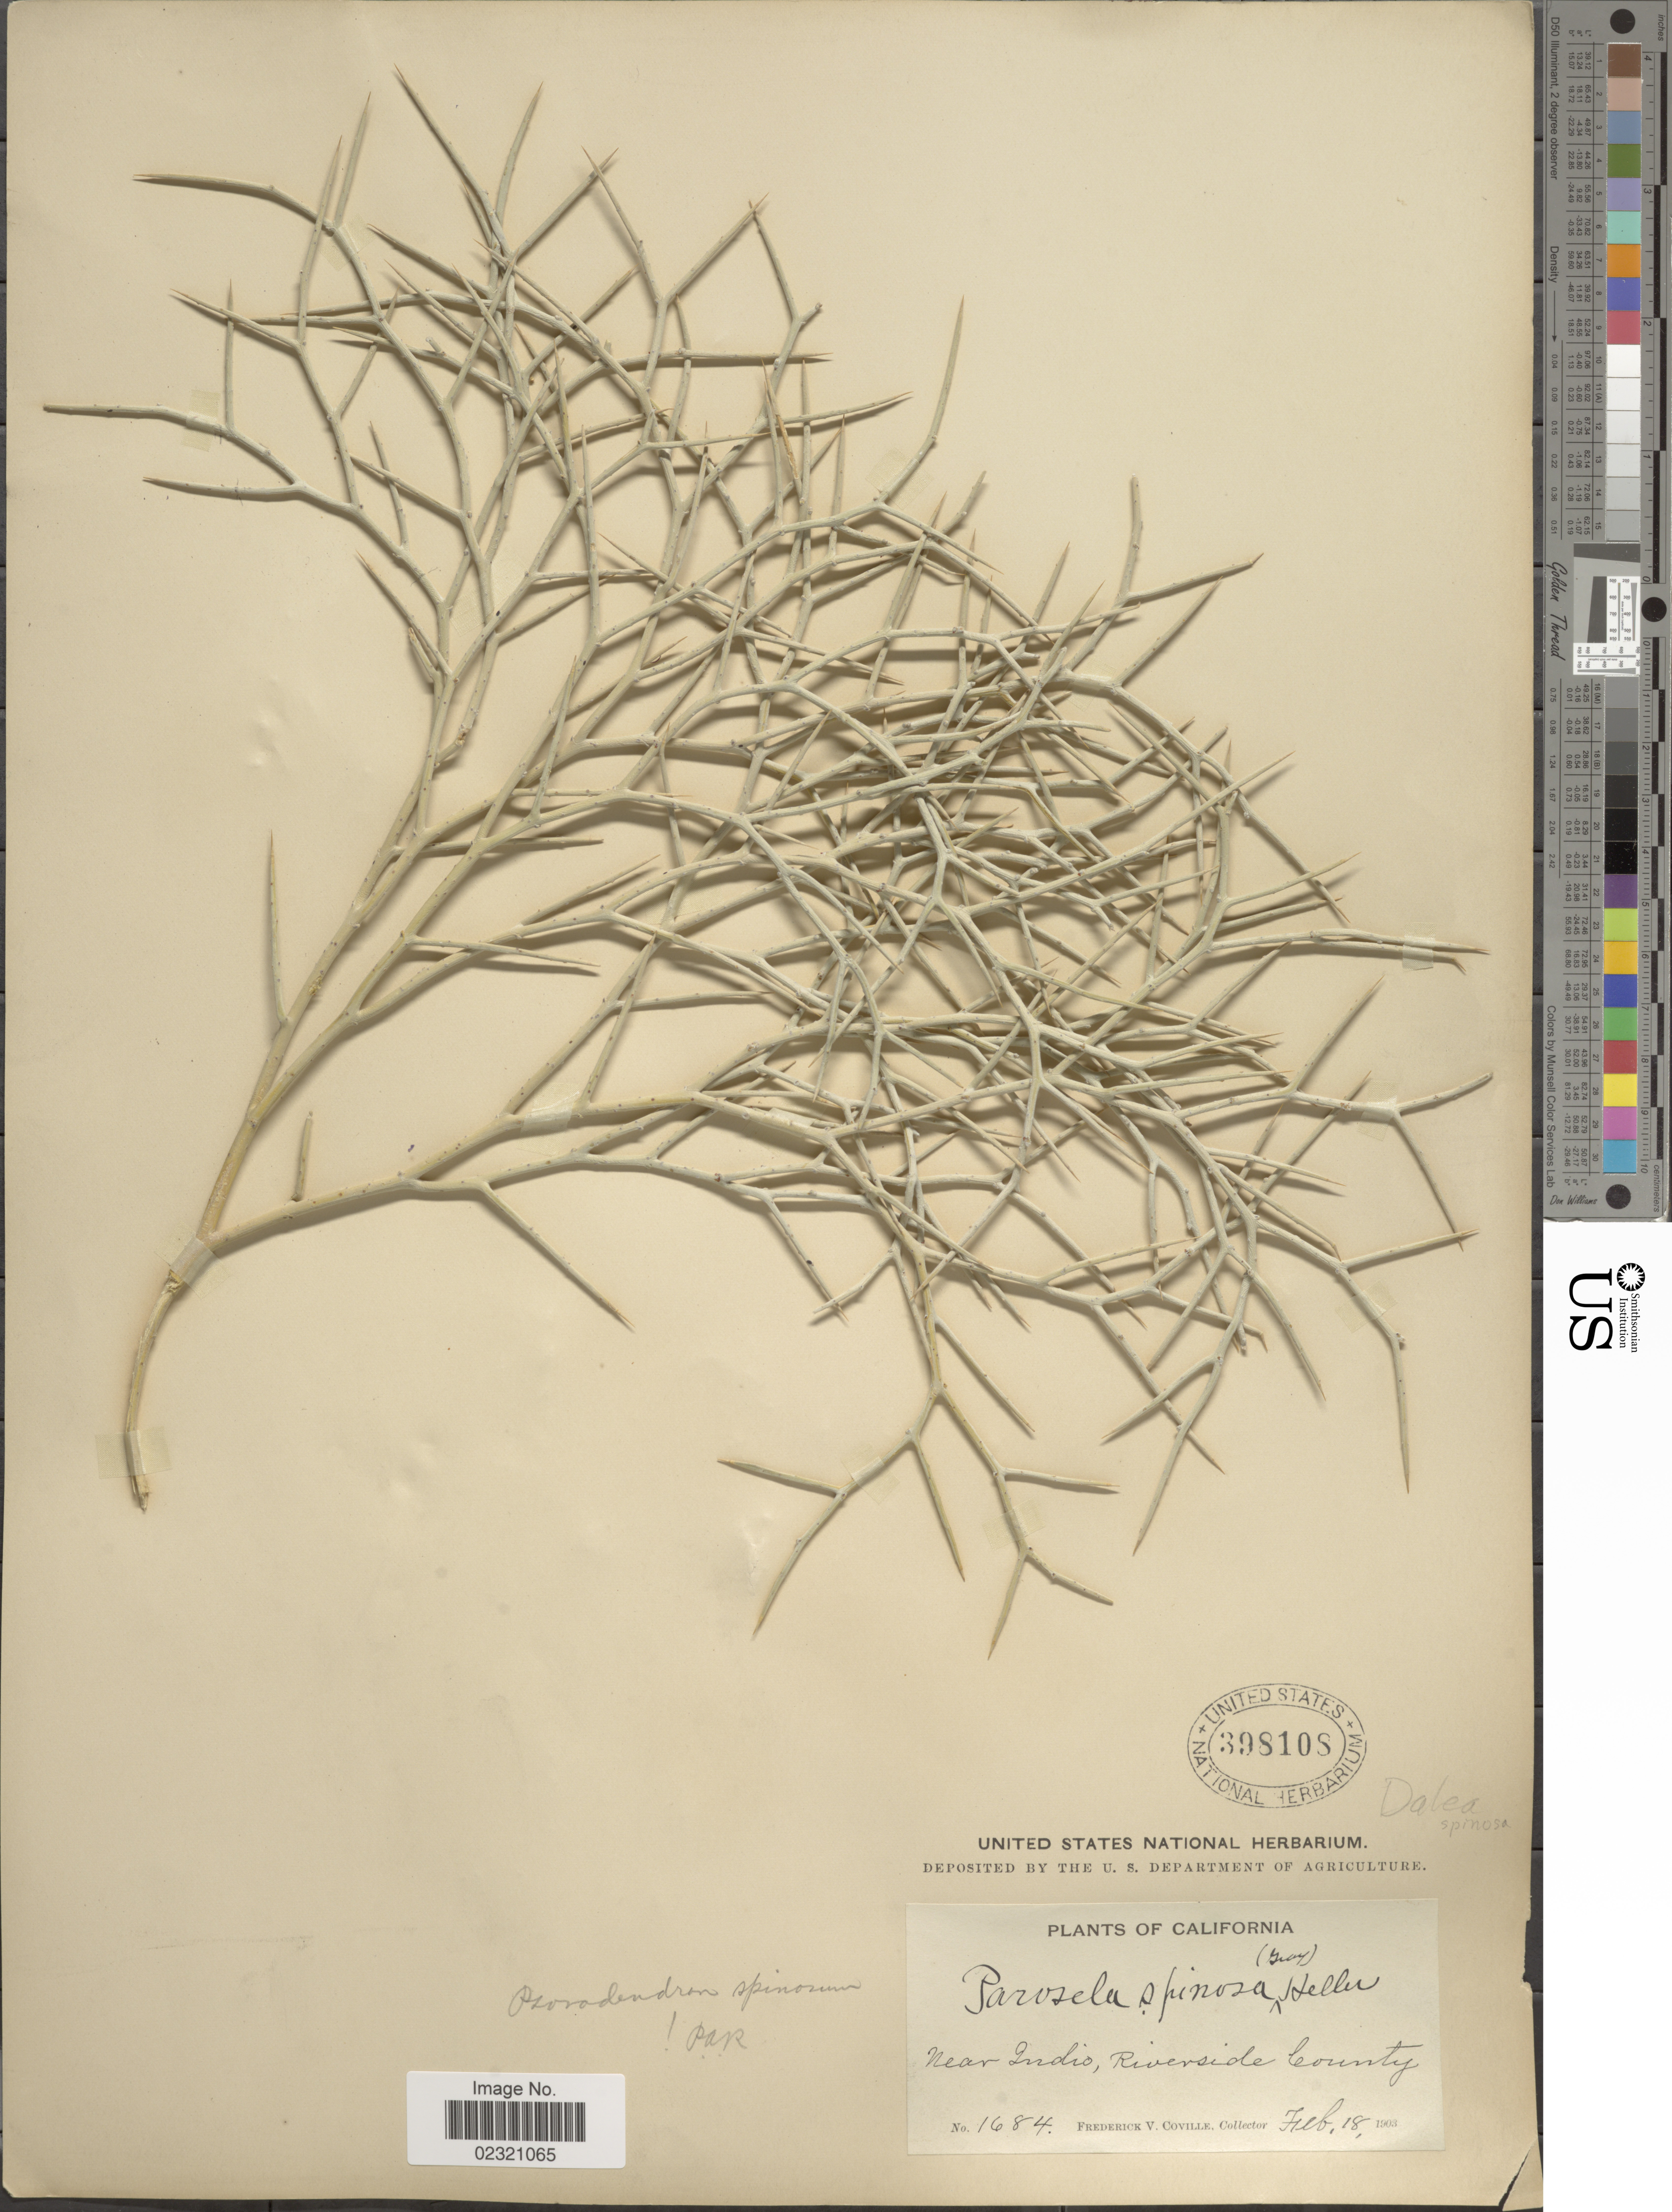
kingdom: Plantae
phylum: Tracheophyta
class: Magnoliopsida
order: Fabales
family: Fabaceae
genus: Psorothamnus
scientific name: Psorothamnus spinosus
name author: (A. Gray) Barneby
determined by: Strong, M. T., (US), Smithsonian Institution - National Museum of Natural History (UNITED STATES)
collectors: F. V. Coville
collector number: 1684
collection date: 1903-02-18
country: United States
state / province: California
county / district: Riverside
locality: Near Indio, Riverside County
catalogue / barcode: US 398108